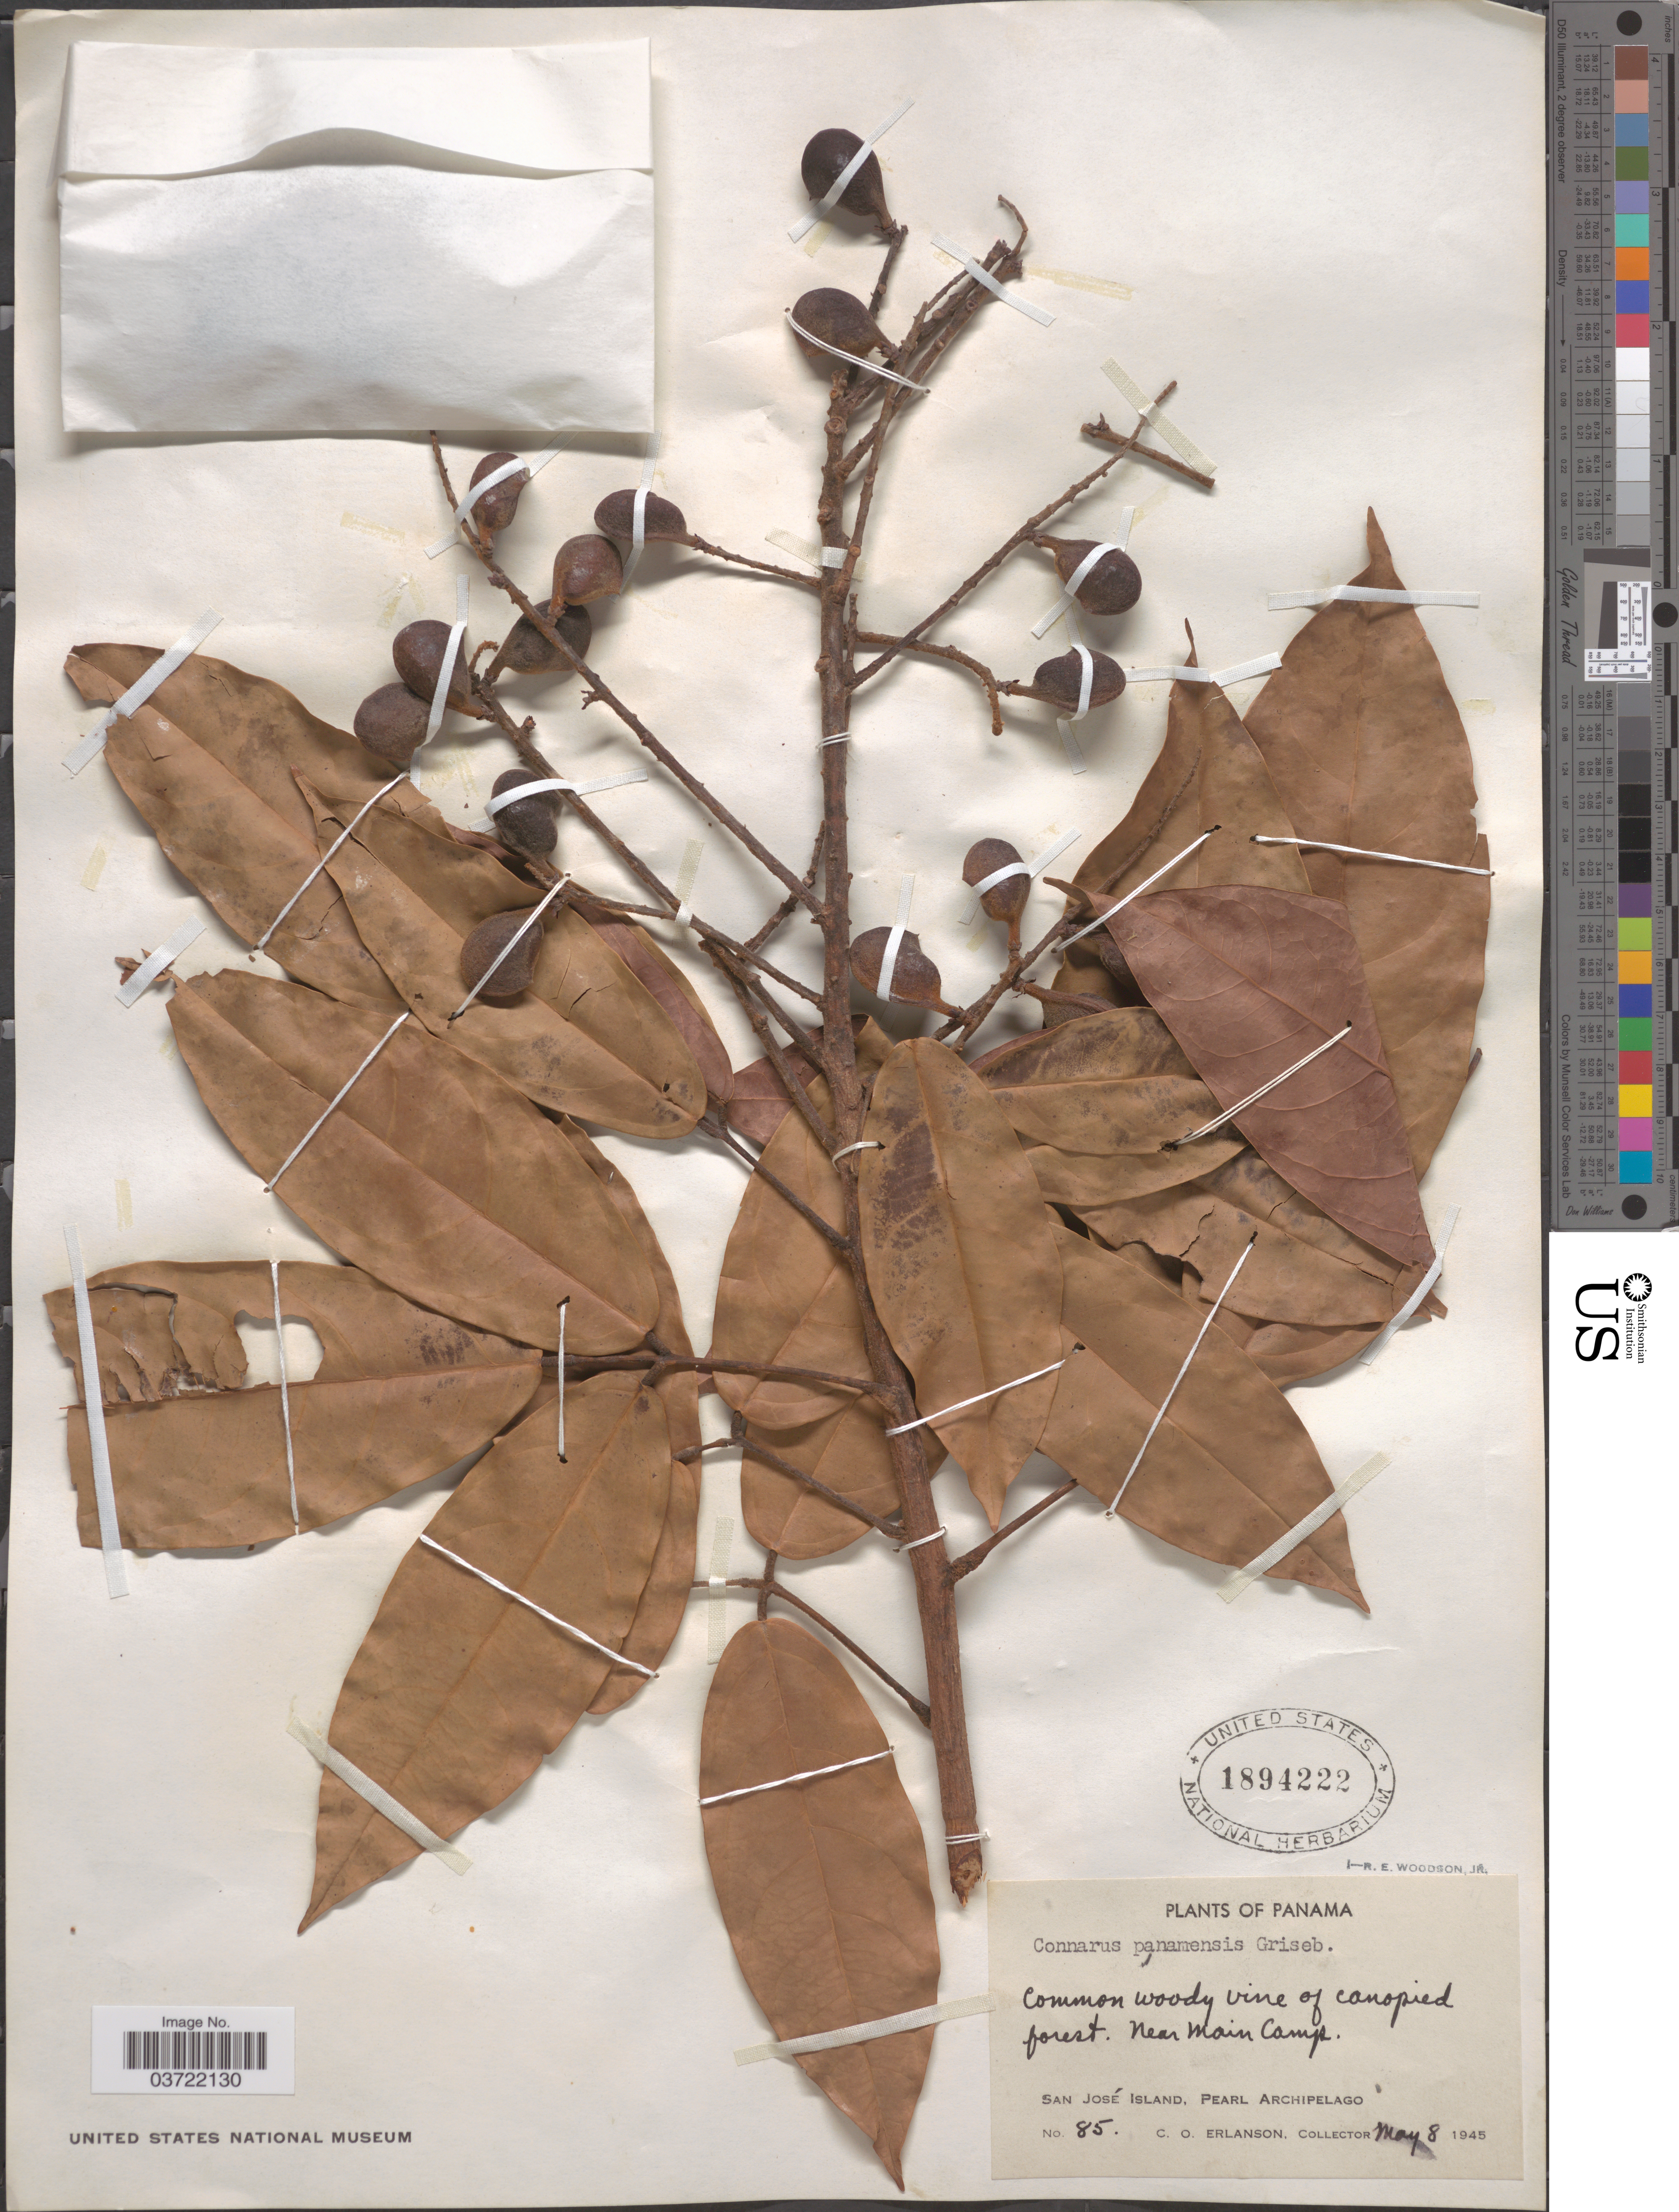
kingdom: Plantae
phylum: Tracheophyta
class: Magnoliopsida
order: Oxalidales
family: Connaraceae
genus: Connarus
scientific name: Connarus palawanensis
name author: Elmer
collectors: C. O. Erlanson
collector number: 85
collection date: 1945-05-08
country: Panama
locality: Near main Camp. San José Island, Pearl Archipelago.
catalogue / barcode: US 1894222